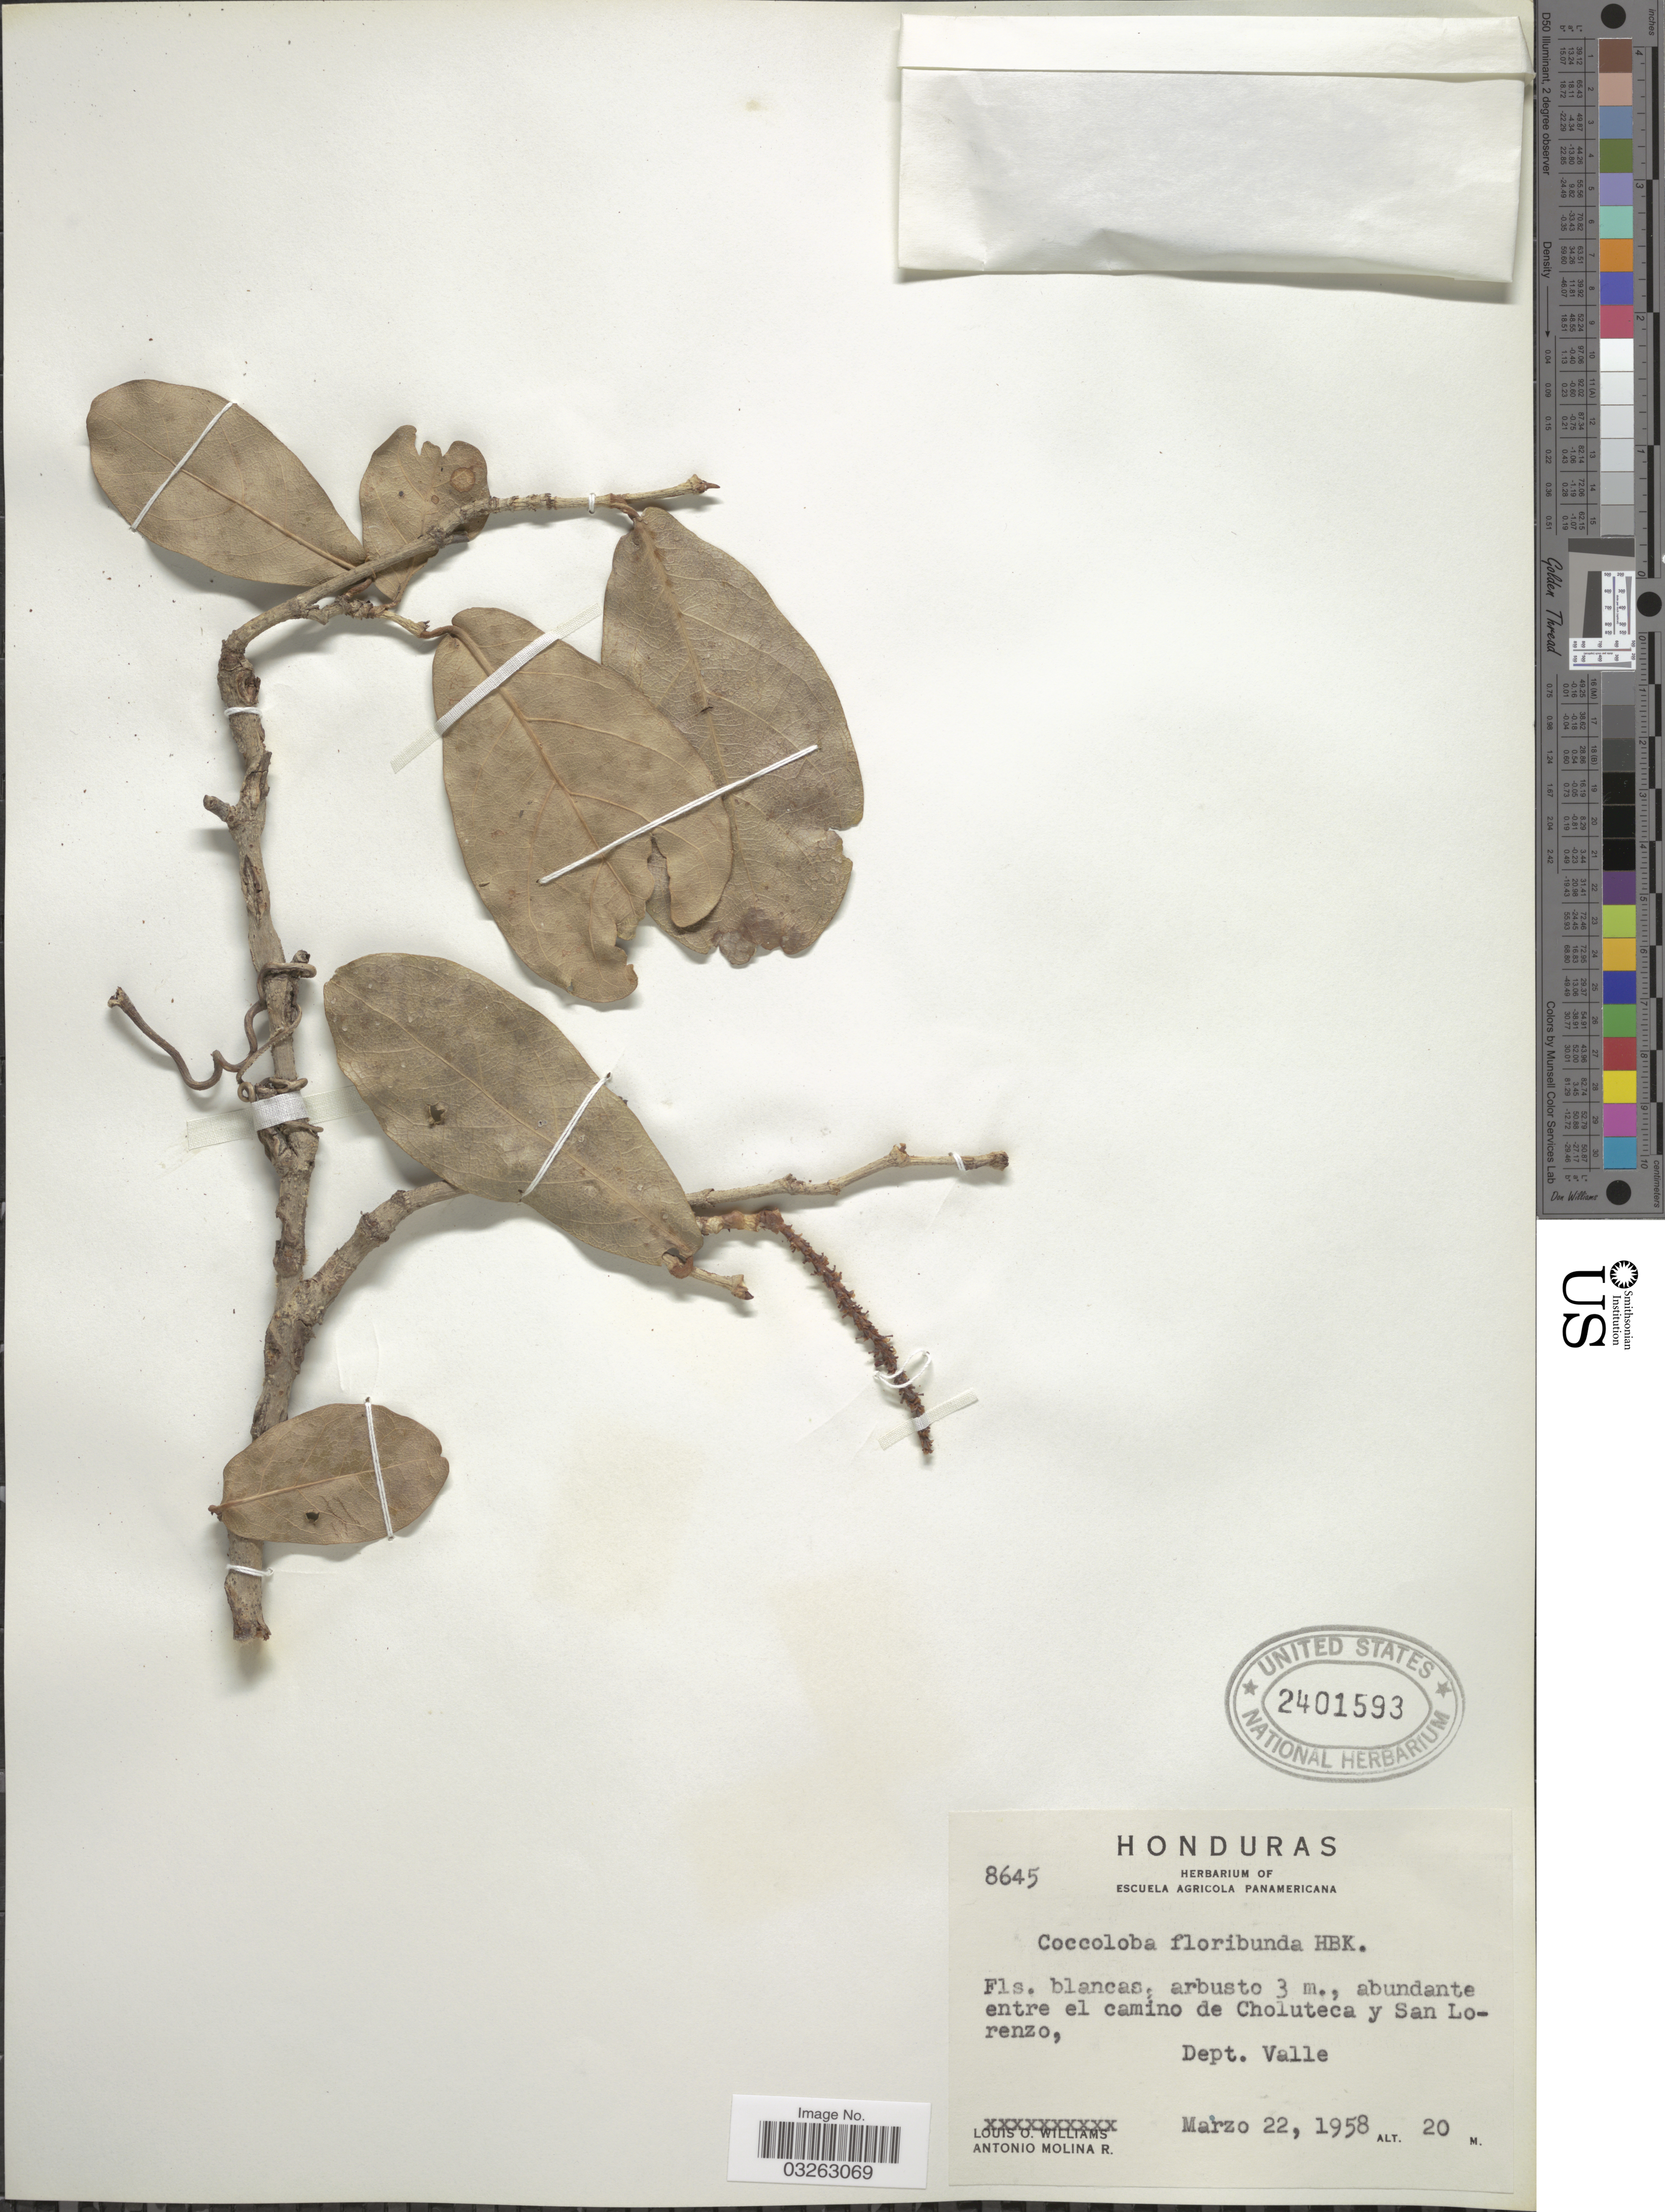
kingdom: Plantae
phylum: Tracheophyta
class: Magnoliopsida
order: Caryophyllales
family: Polygonaceae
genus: Coccoloba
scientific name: Coccoloba venosa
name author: L.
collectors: A. Molina R.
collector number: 8645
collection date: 1958-03-22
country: Colombia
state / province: Valle del Cauca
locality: Abundante entre el camino de Choluteca y San Lorenzo, Dept. Valle.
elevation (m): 20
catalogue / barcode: US 2401593